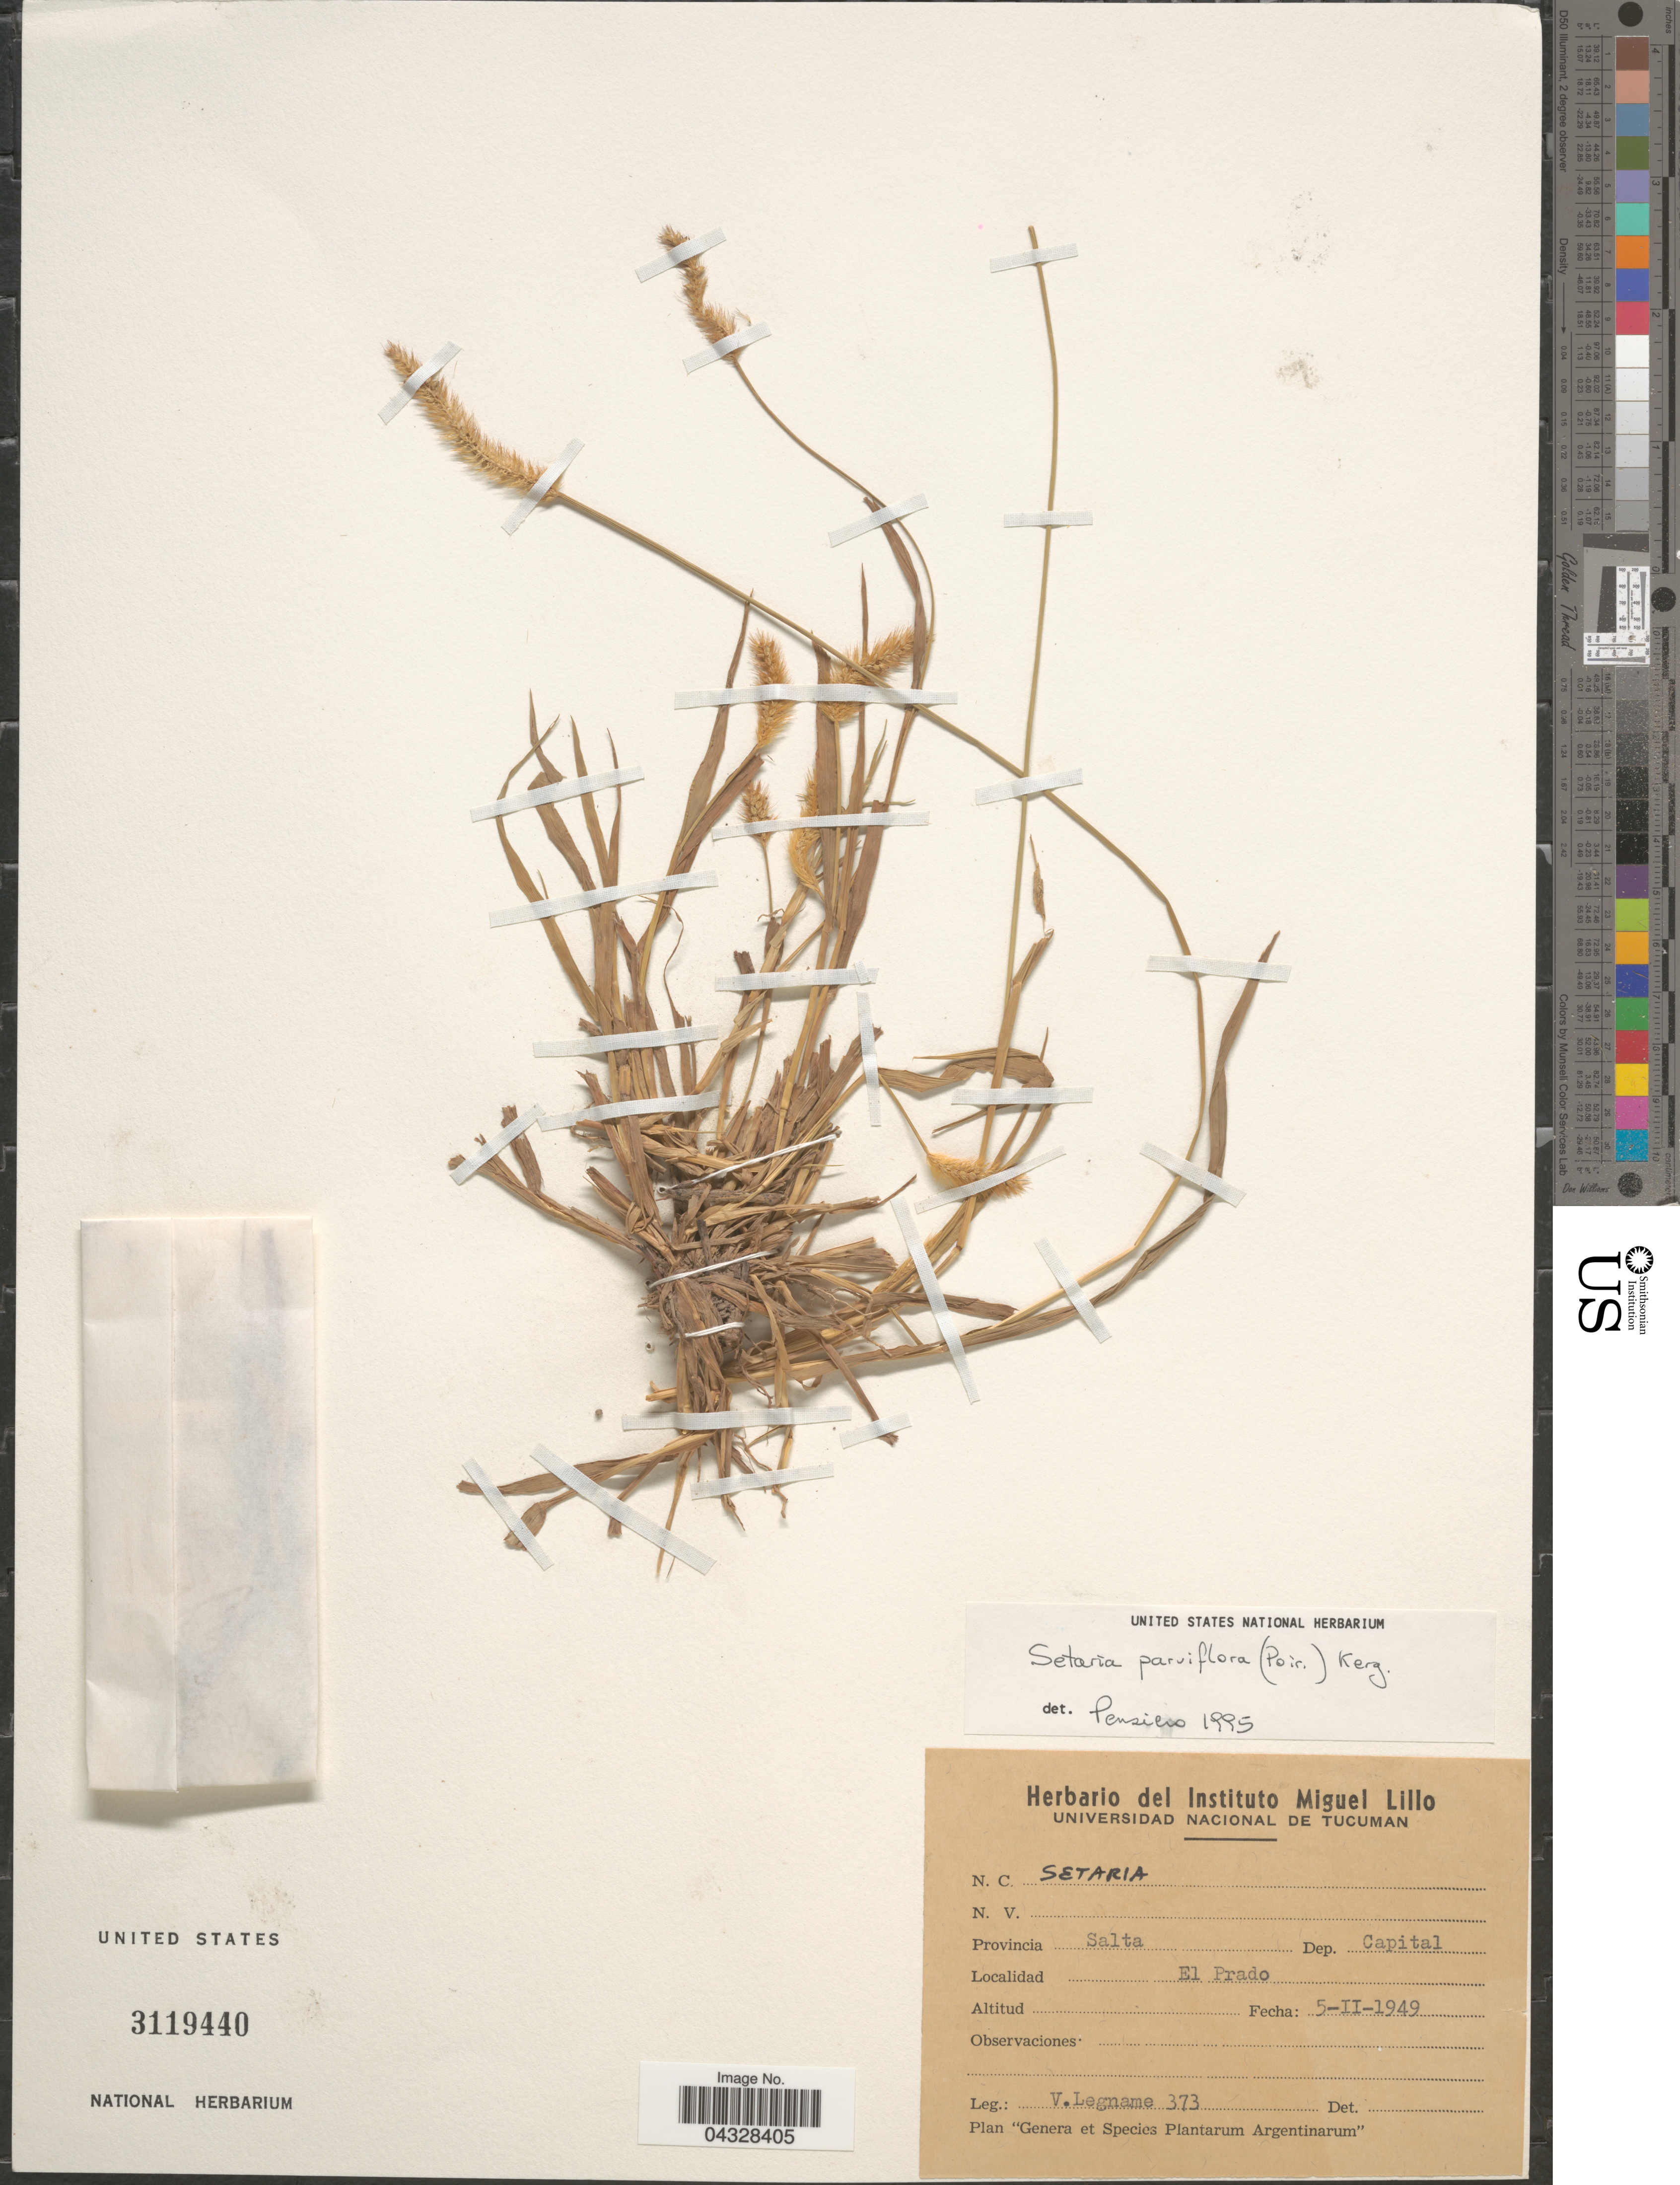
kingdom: Plantae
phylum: Tracheophyta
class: Liliopsida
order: Poales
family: Poaceae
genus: Setaria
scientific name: Setaria parviflora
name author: (Poir.) Kerguélen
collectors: V. Legname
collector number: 373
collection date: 1949-02-05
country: Argentina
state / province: Salta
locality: Dep. Capital. El Prado.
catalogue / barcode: US 3119440